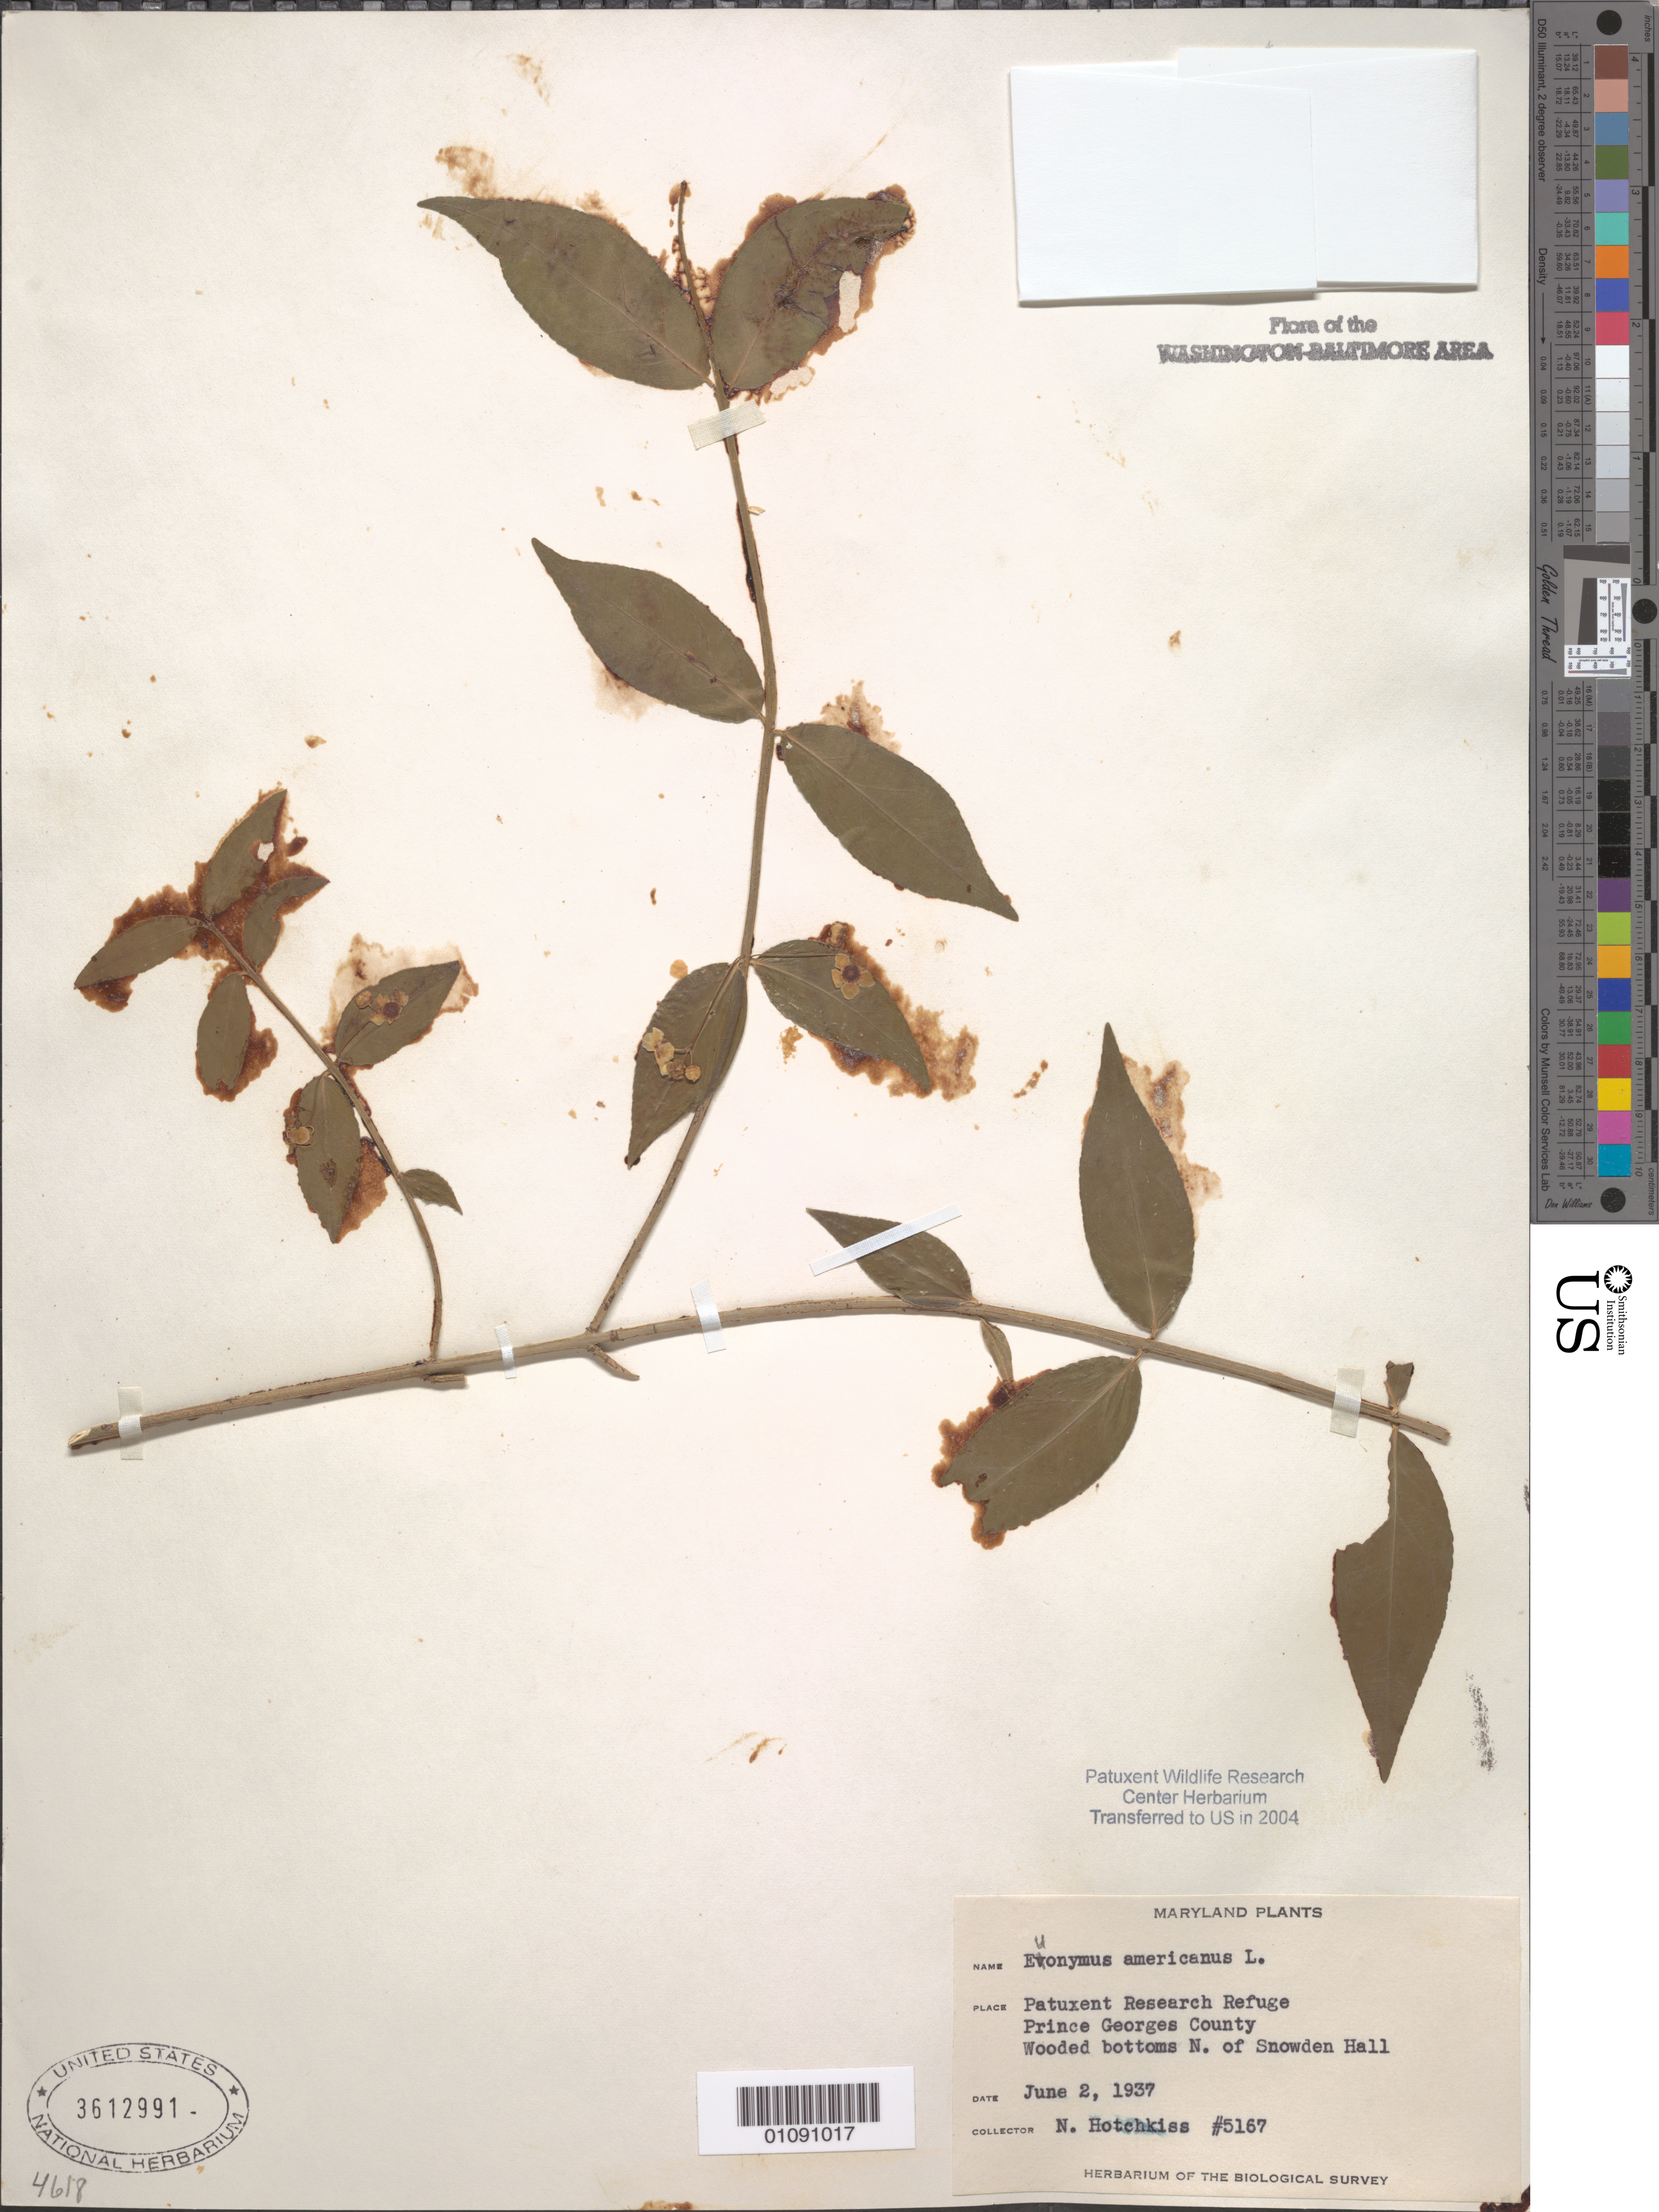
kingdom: Plantae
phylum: Tracheophyta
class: Magnoliopsida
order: Celastrales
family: Celastraceae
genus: Euonymus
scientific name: Euonymus americanus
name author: L.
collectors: N. Hotchkiss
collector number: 5167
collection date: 1937-06-02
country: United States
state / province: Maryland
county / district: Prince George's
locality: Patuxent Wildlife Refuge. N. of Snowden Hall.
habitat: Wooded bottoms.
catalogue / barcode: US 3612991